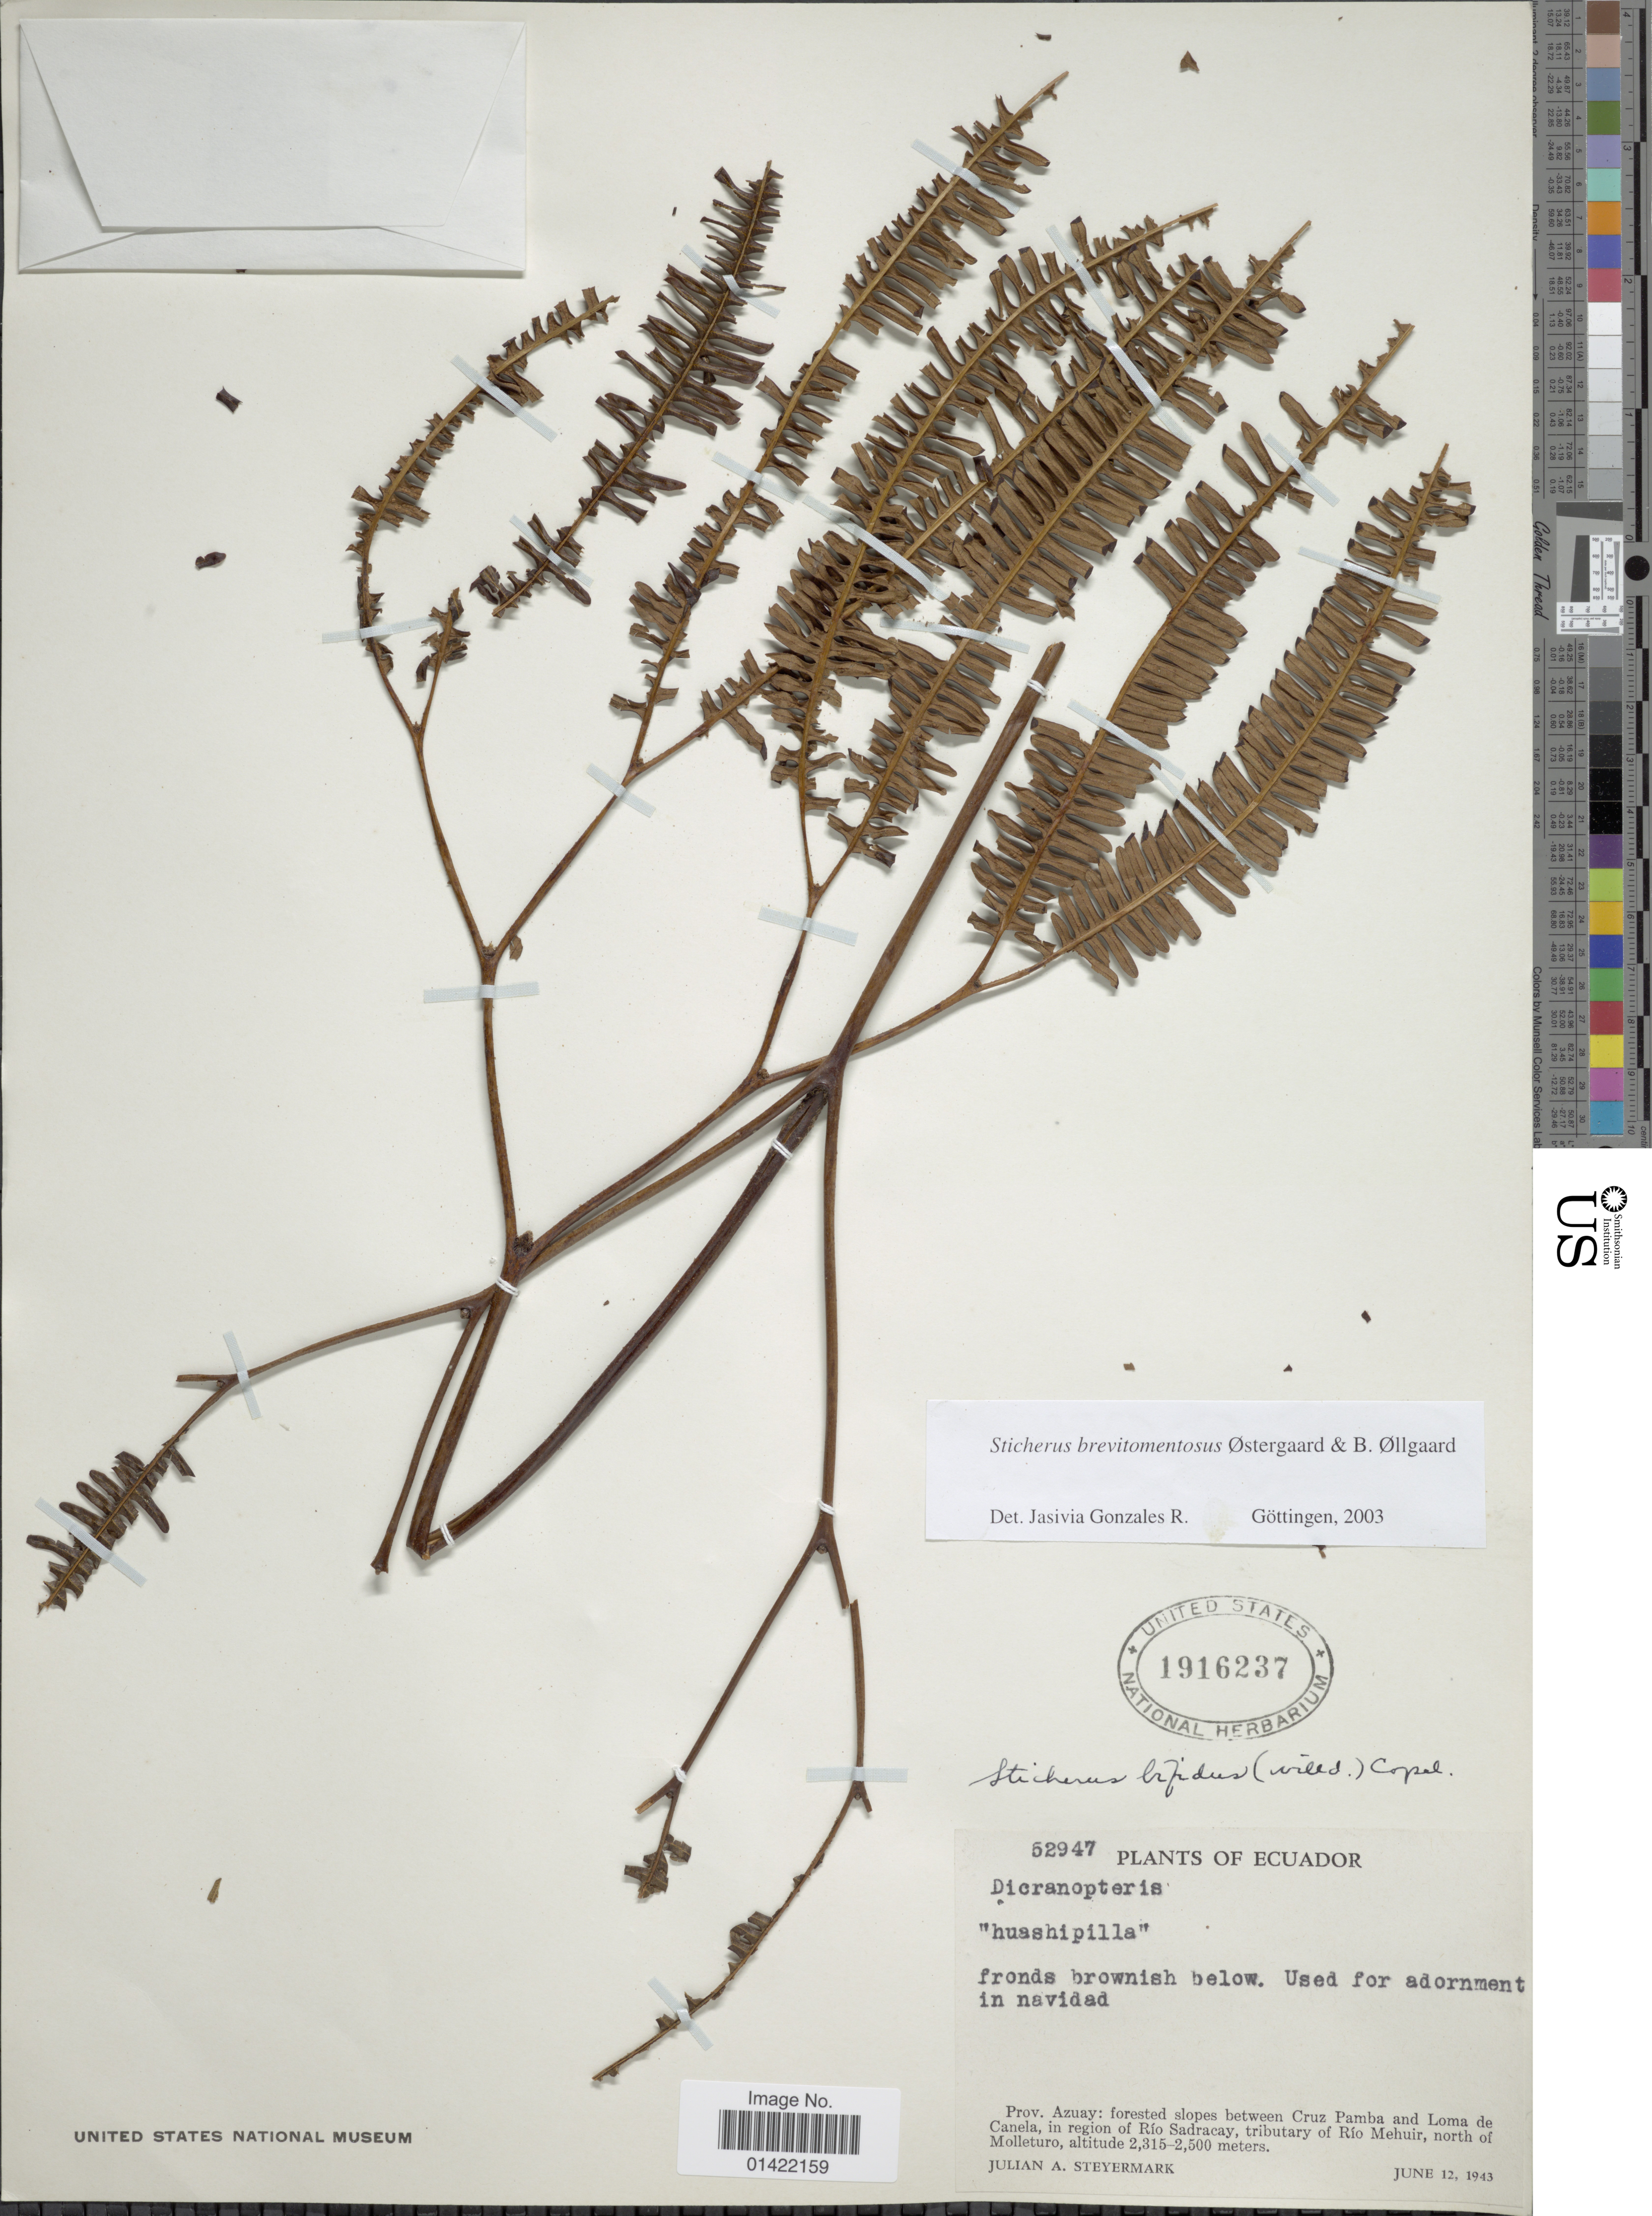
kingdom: Plantae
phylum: Tracheophyta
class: Polypodiopsida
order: Gleicheniales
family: Gleicheniaceae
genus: Sticherus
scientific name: Sticherus brevitomentosus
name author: Østerg. & B. Øllg.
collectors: J. Steyermark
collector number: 52947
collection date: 1943-06-12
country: Ecuador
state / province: Azuay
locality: Prov. Azuay: forested slopes between Cruz Pamba and Loma de Canela, in region of Rio Sadracay, tributary of Rio Mehuir, north of Molleturo.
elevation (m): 2315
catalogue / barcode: US 1916237